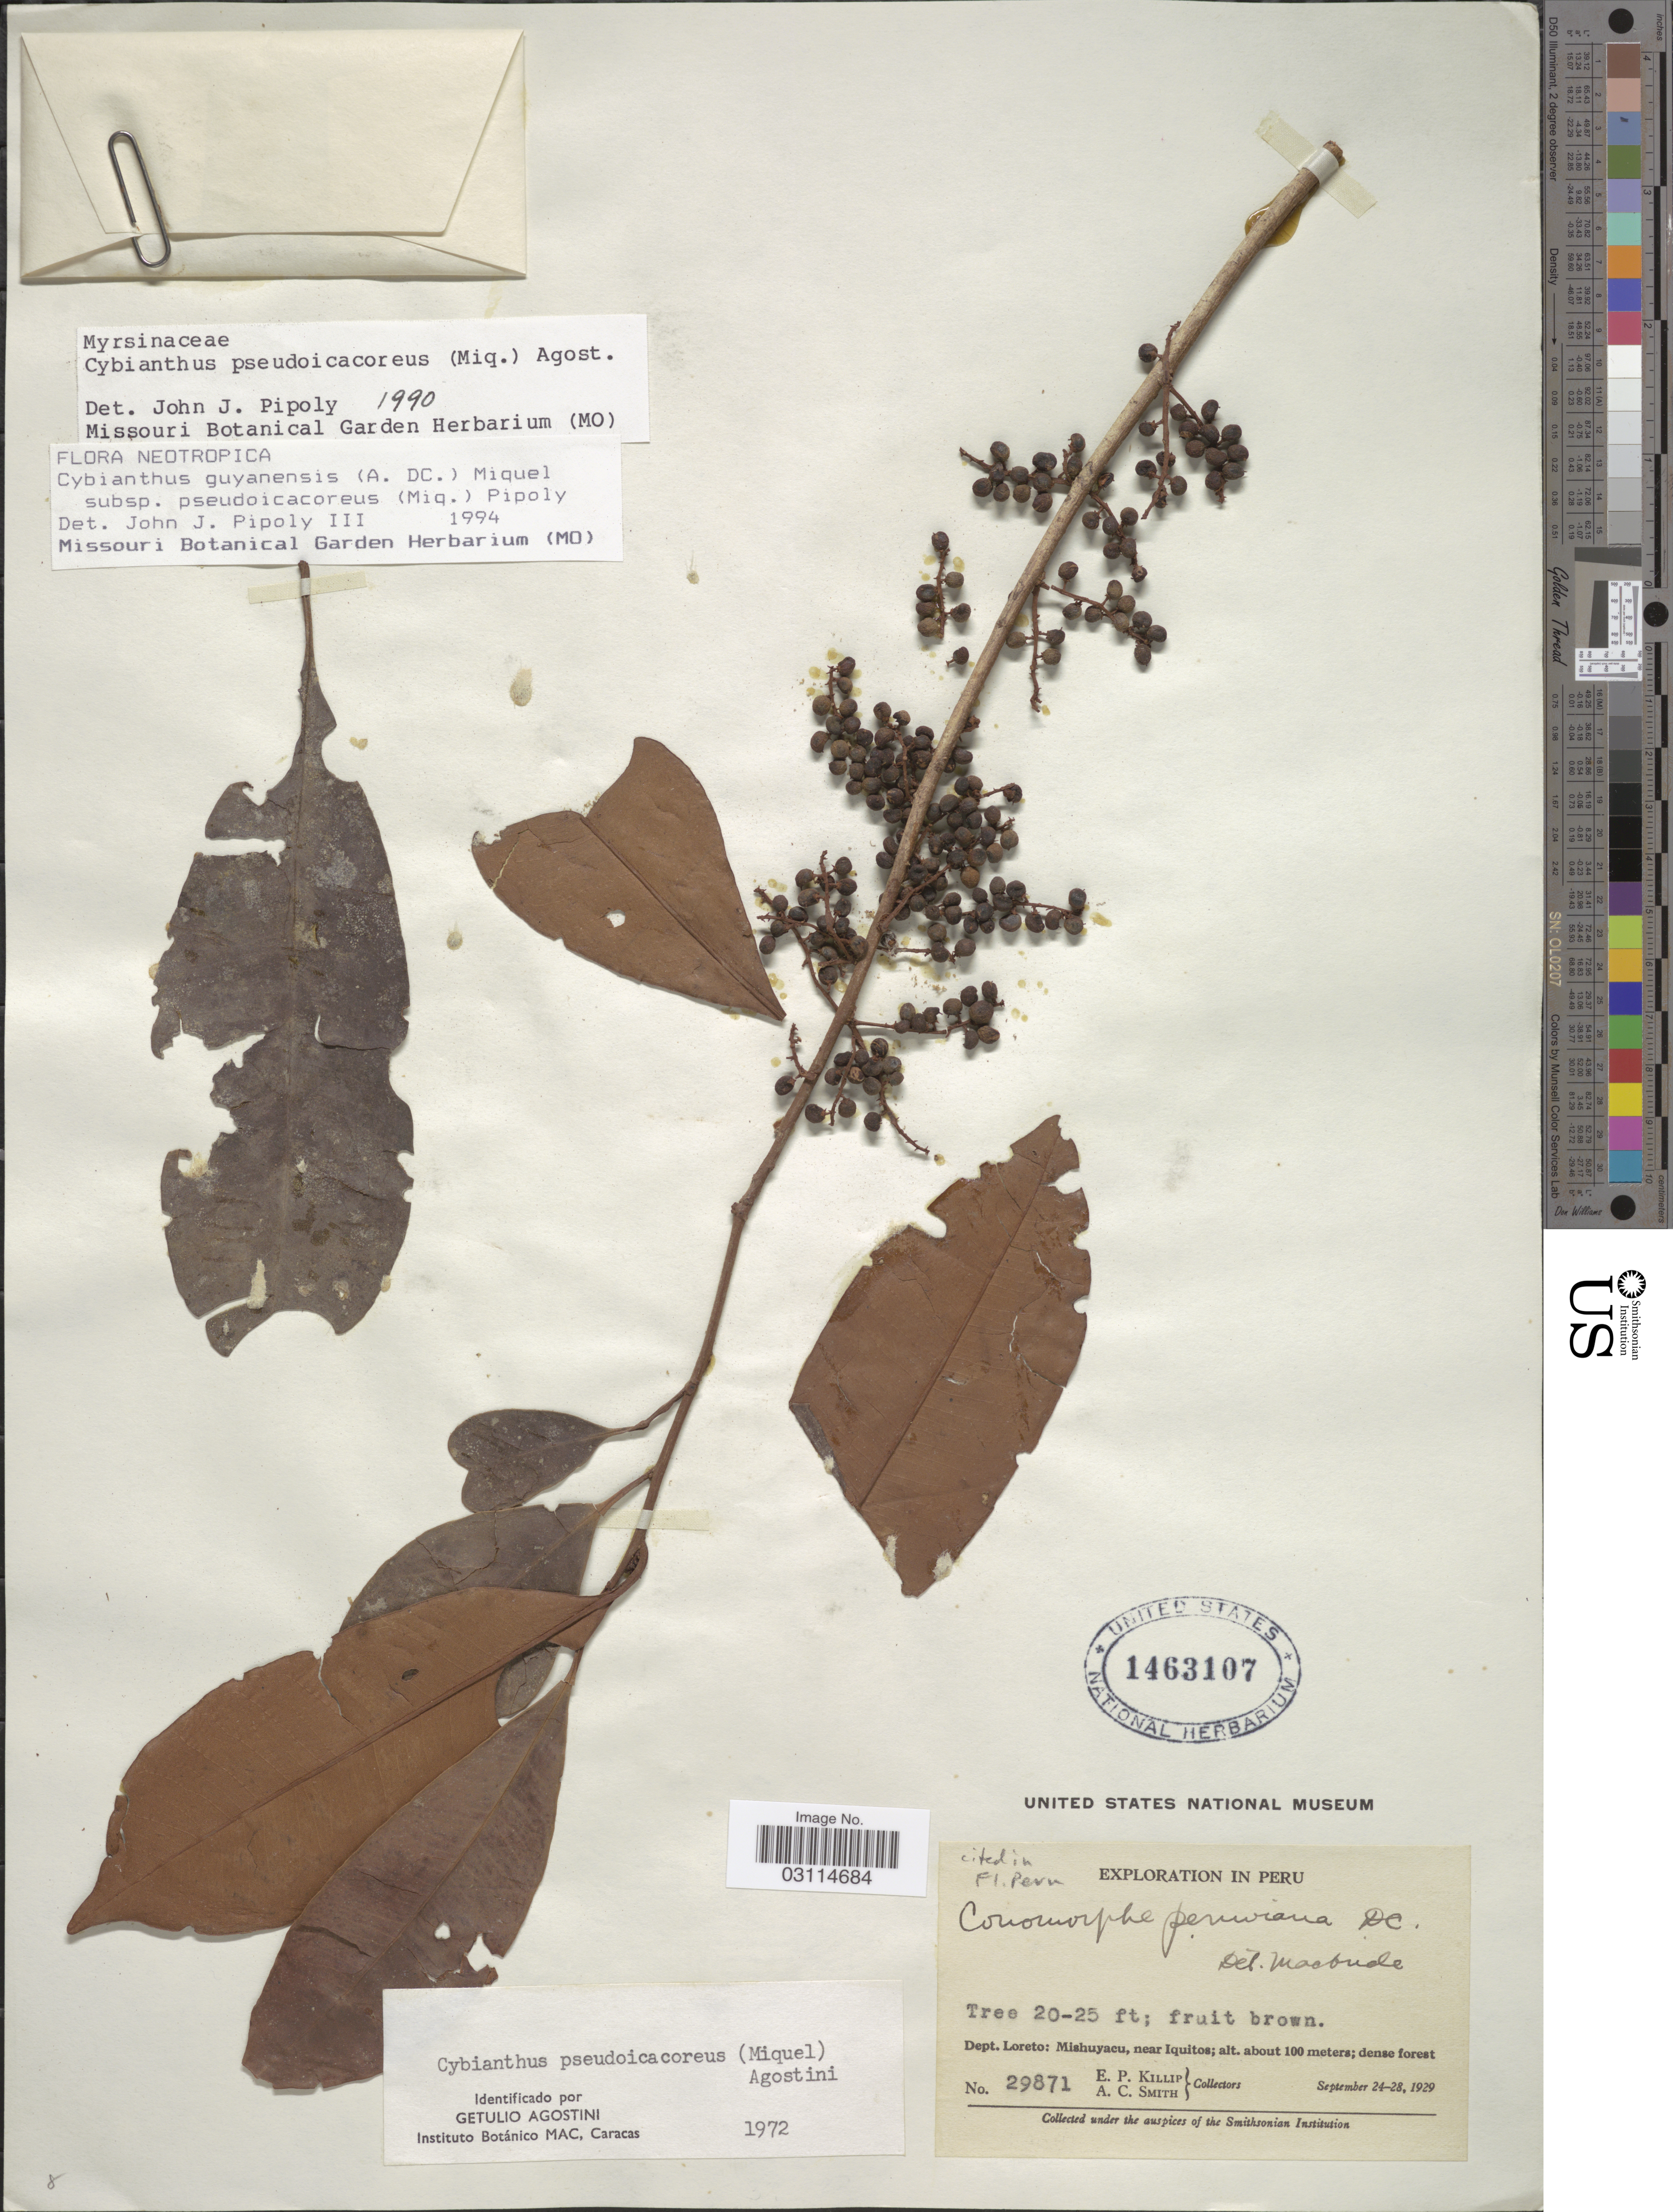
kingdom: Plantae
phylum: Tracheophyta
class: Magnoliopsida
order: Ericales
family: Primulaceae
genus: Cybianthus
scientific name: Cybianthus guyanensis subsp. pseudoicacoreus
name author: (Miq.) Pipoly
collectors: E. P. Killip & A. C. Smith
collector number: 29871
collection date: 1929-09-24/1929-09-28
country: Peru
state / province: Loreto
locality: Dept. Loreto: Mishuyacu, near Iquitos.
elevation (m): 100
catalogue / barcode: US 1463107